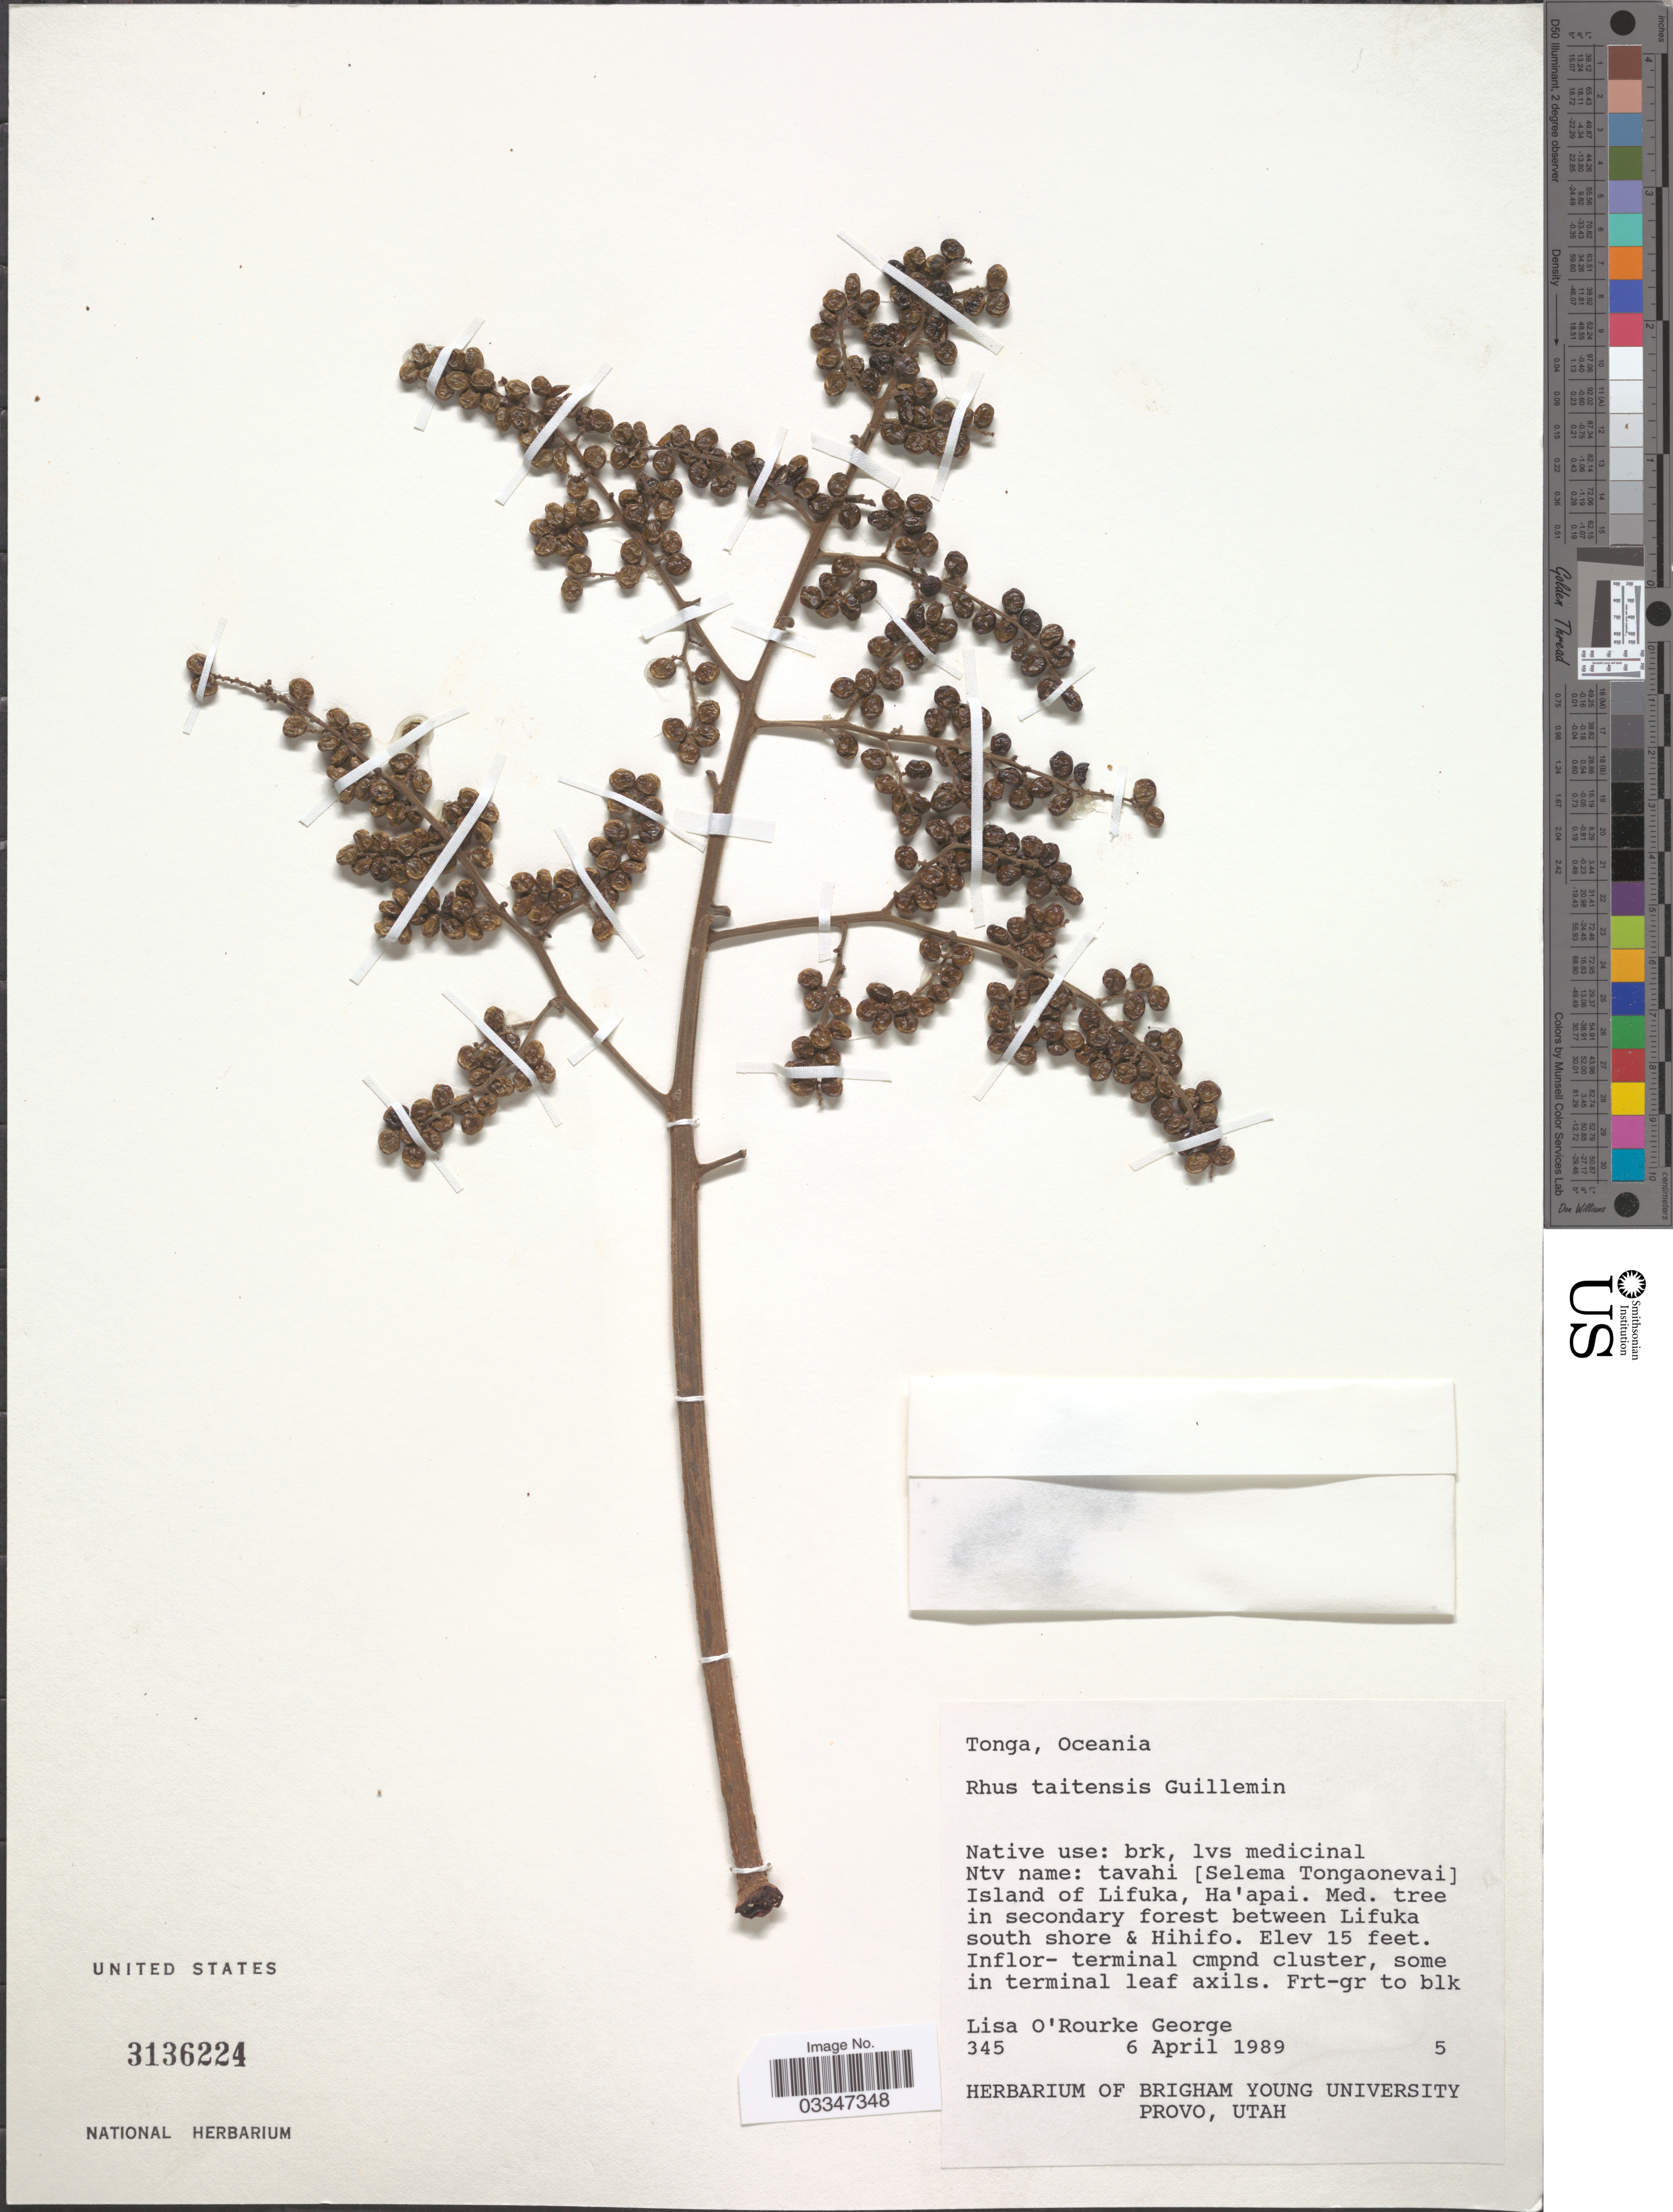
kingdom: Plantae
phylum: Tracheophyta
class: Magnoliopsida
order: Sapindales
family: Anacardiaceae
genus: Rhus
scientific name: Rhus taitensis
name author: Guill.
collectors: L. George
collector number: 345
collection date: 1989-04-06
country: Tonga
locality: Oceania. Island of Lifuka, Ha'apai. In secondary forest between Lifuka south shore & Hihifo.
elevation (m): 5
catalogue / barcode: US 3136224